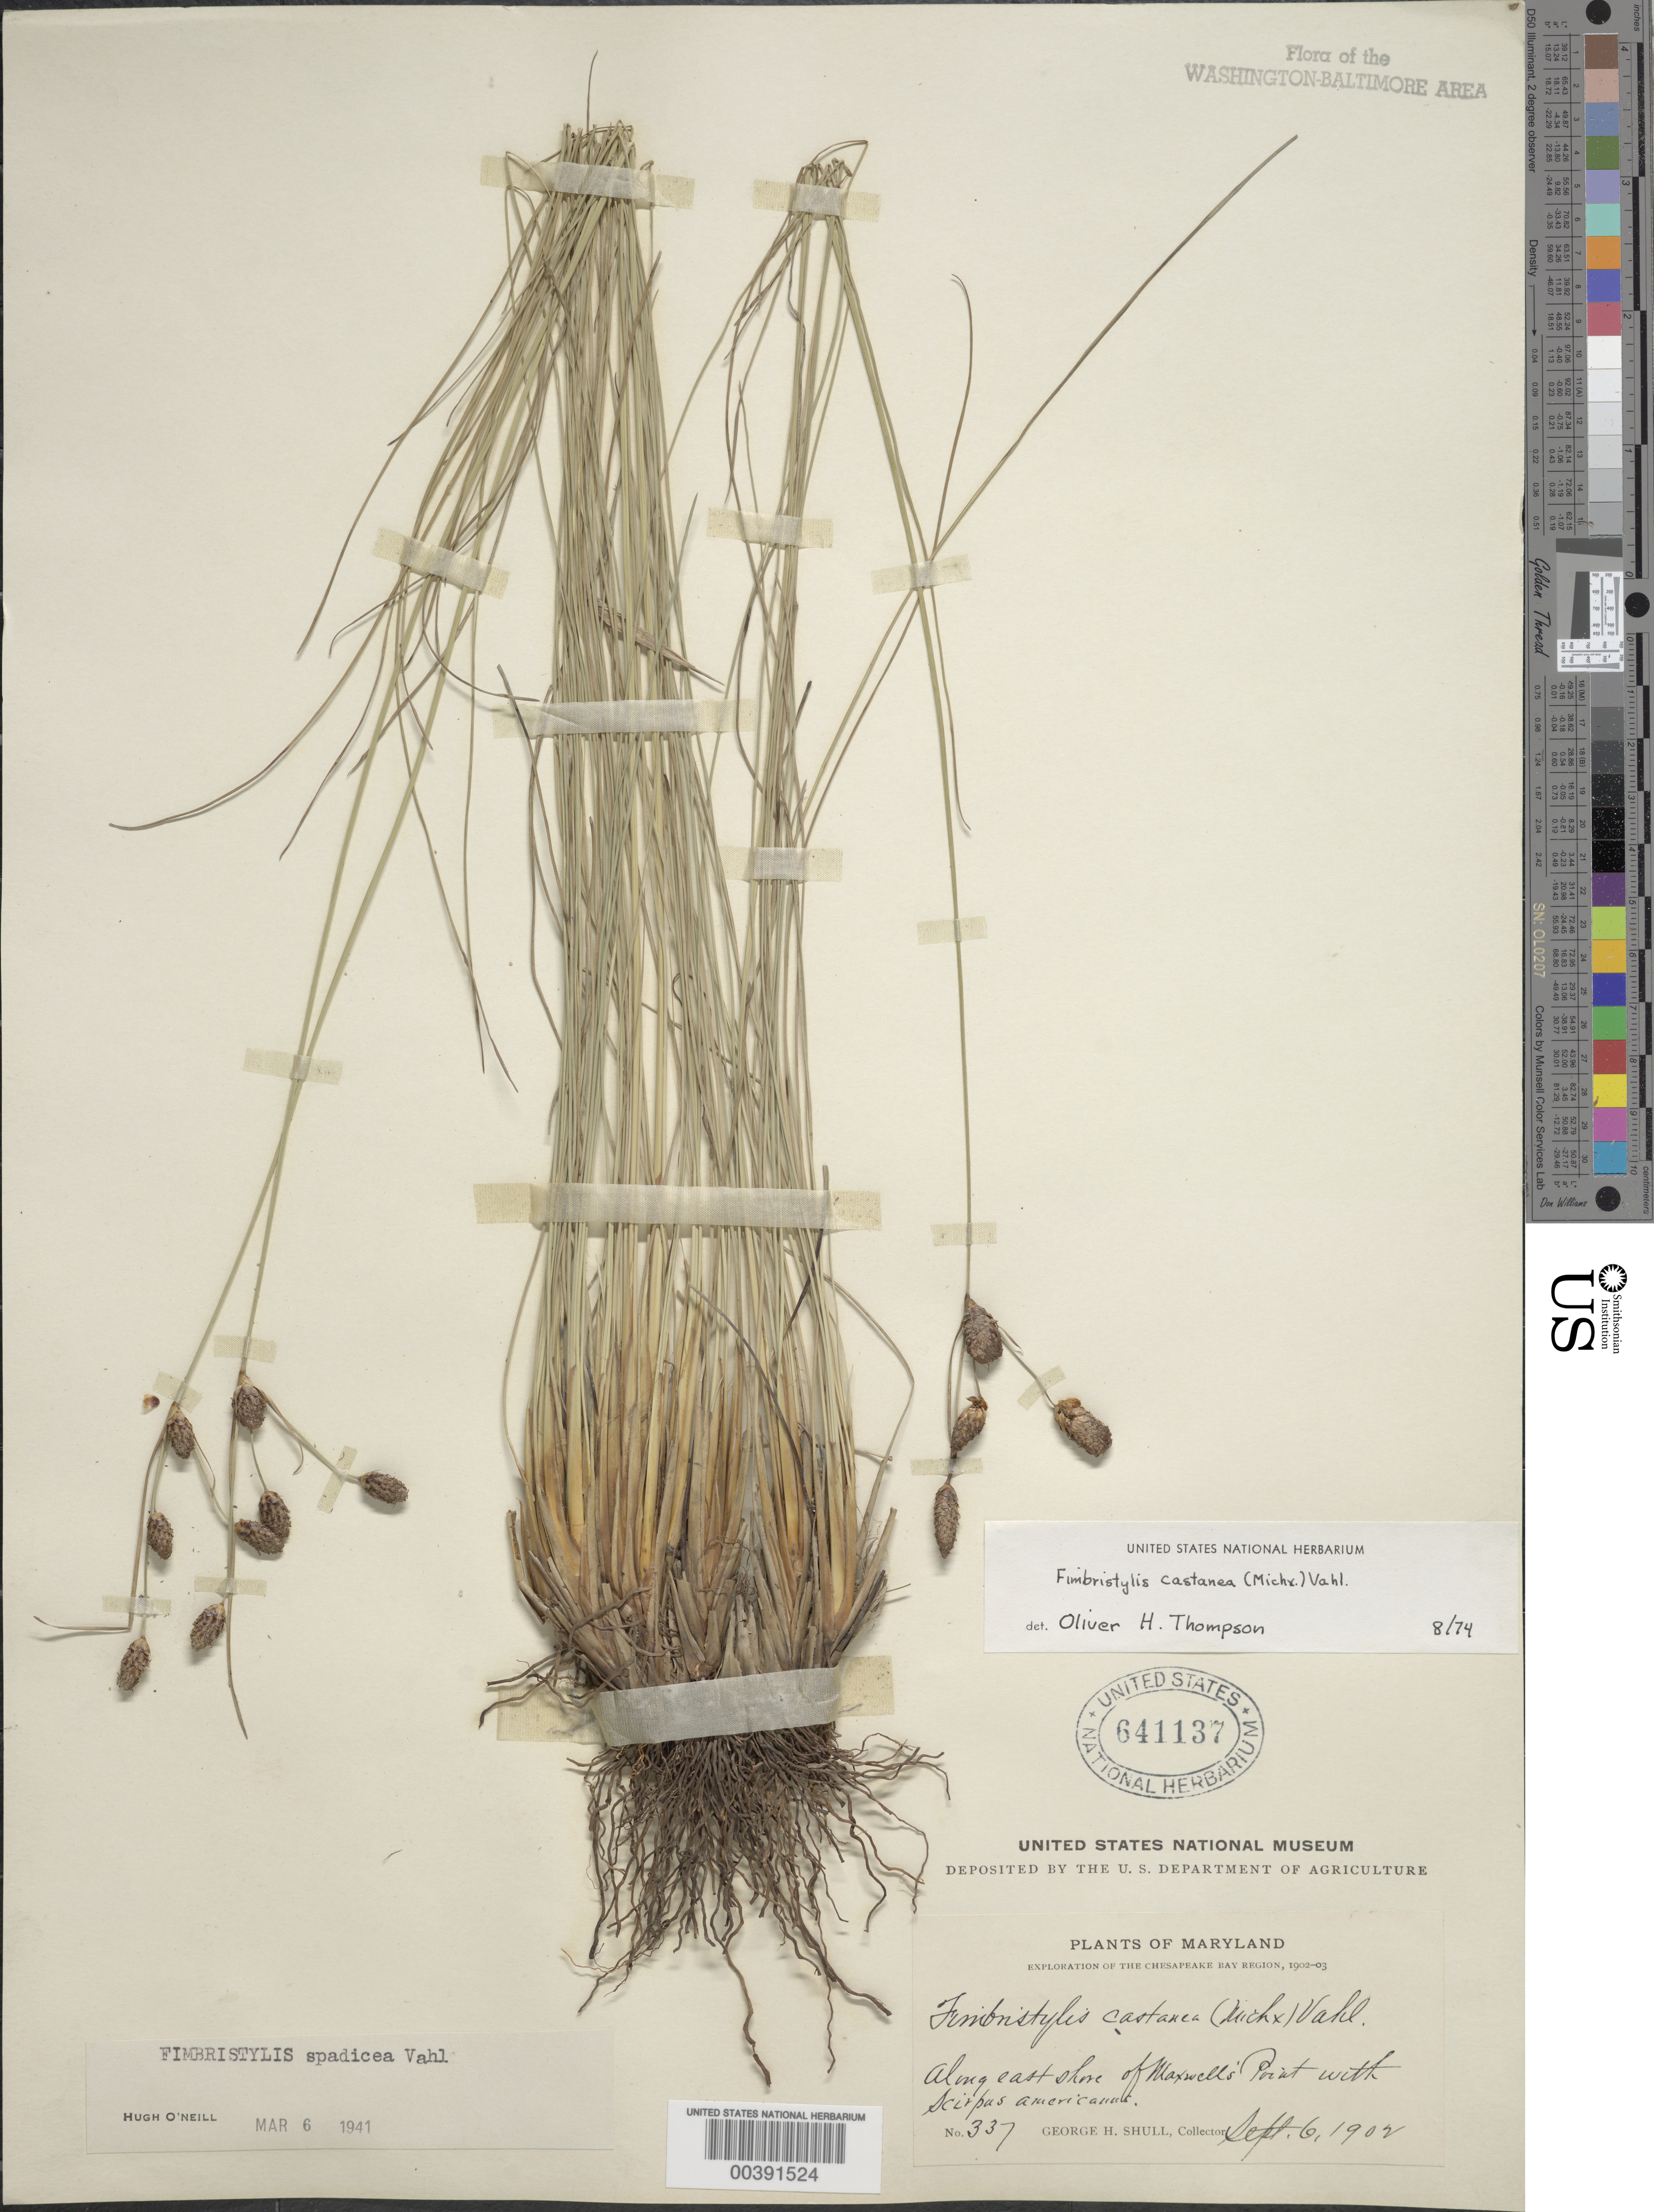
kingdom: Plantae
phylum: Tracheophyta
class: Liliopsida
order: Poales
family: Cyperaceae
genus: Fimbristylis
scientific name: Fimbristylis castanea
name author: (Michx.) Vahl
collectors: G. H. Shull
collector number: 337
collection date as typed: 06 Sep 1902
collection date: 1902-09-06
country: United States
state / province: Maryland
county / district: Harford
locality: Maxwells Point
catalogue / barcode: US 641137